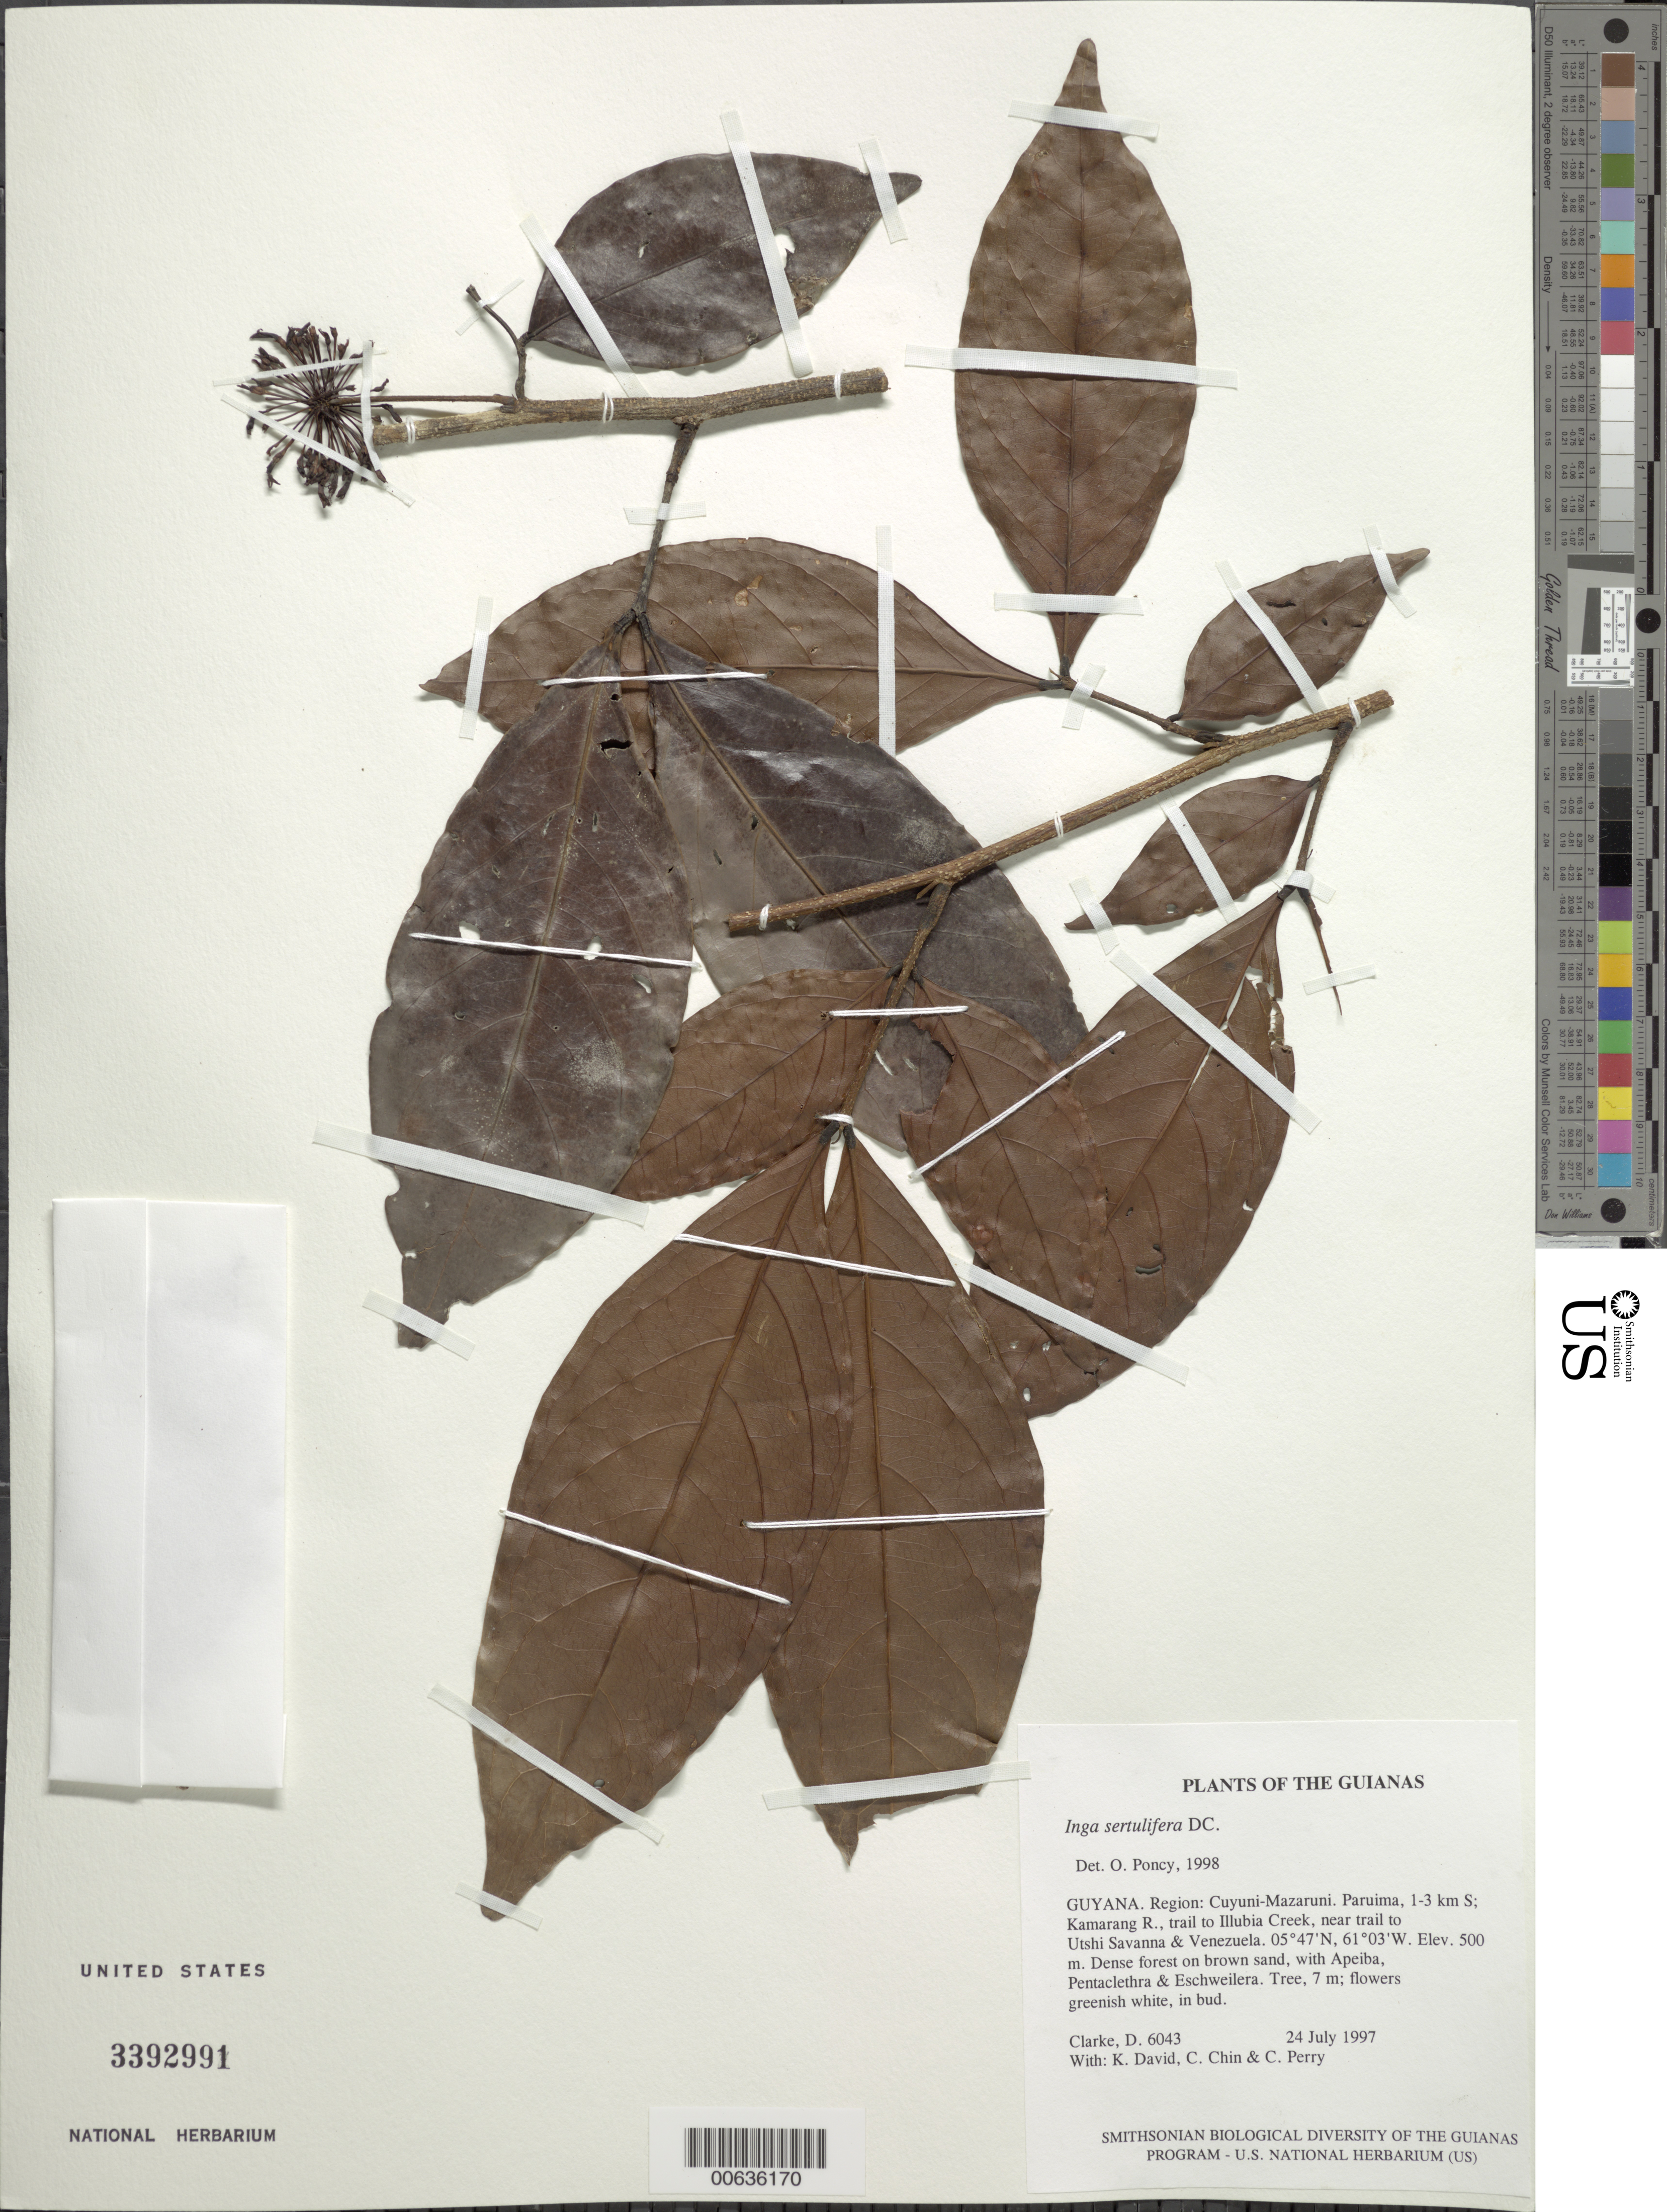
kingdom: Plantae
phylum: Tracheophyta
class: Magnoliopsida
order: Fabales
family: Fabaceae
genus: Inga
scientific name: Inga sertulifera subsp. sertulifera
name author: DC.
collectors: H. D. Clarke, K. David, C. Chin & C. Perry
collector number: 6043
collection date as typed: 24 July 1997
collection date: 1997-07-24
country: Guyana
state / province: Cuyuni-Mazaruni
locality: Paruima, 1-3 km S; Kamarang R., trail to Illubia Creek, near trail to Utshi Savanna & Venezuela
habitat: Dense forest on brown sand, with Apeiba, Pentaclethra & Eschweilera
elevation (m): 500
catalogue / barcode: US 3392991